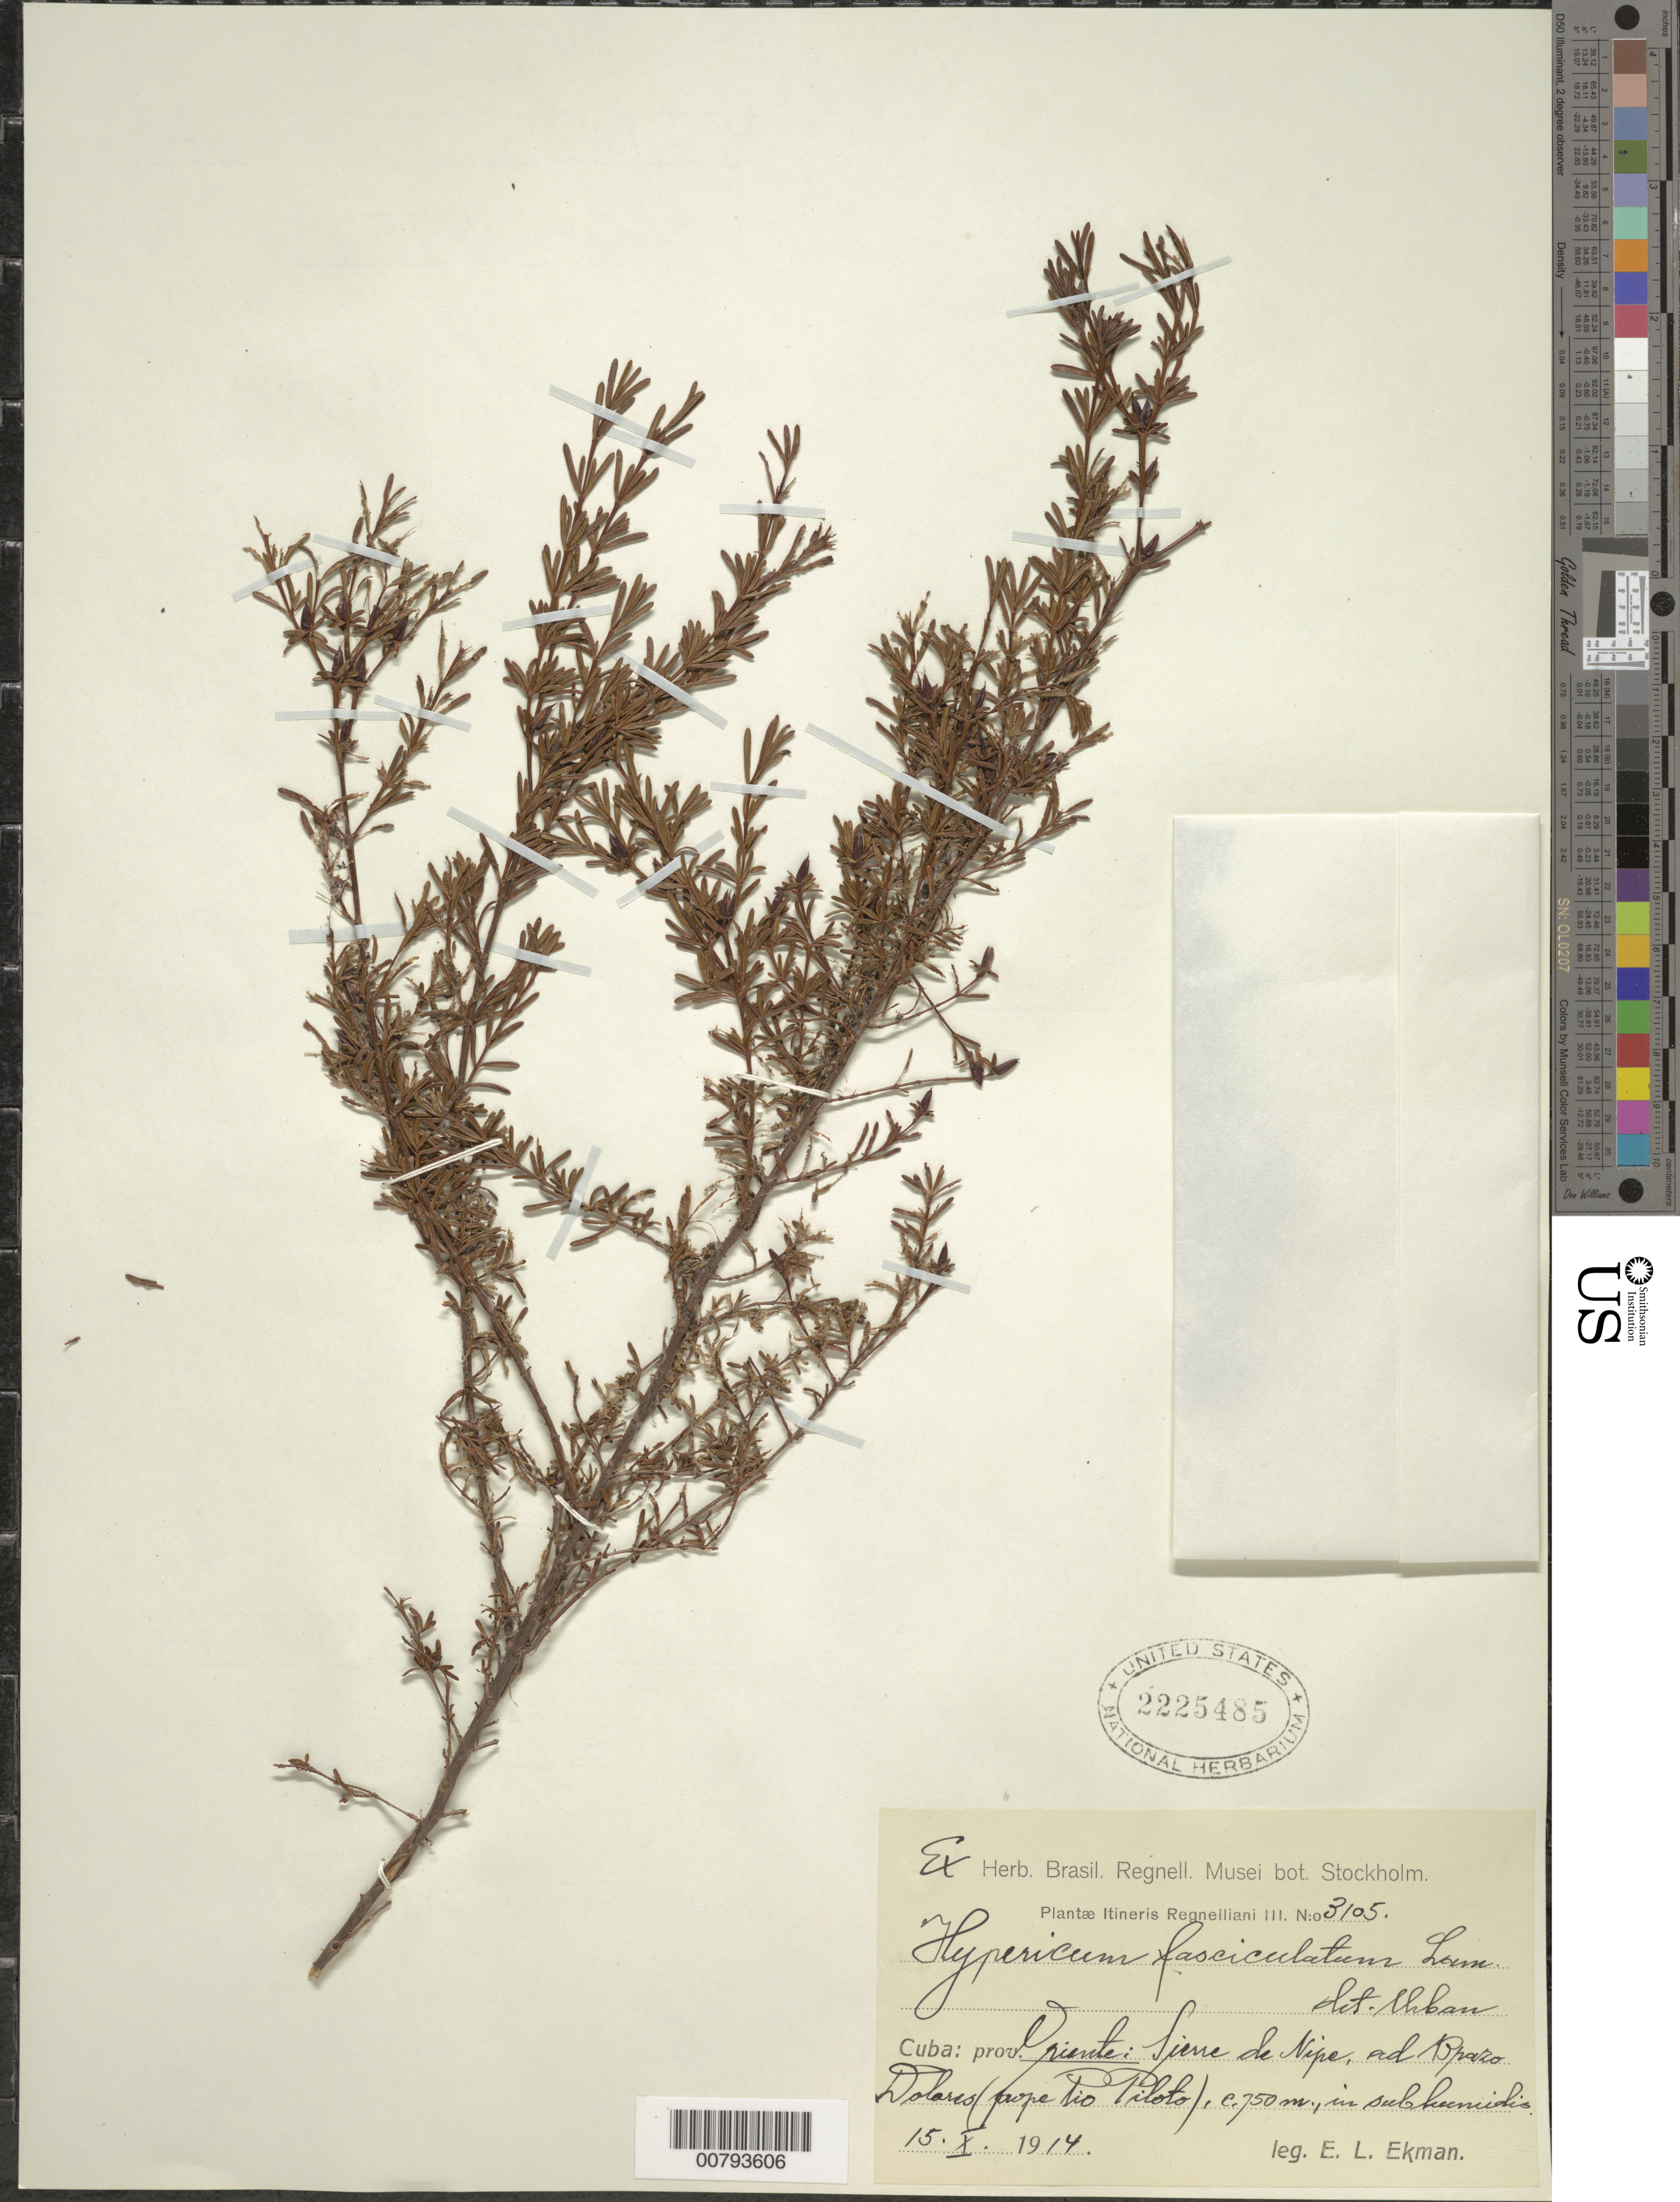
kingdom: Plantae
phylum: Tracheophyta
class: Magnoliopsida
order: Malpighiales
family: Hypericaceae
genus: Hypericum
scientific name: Hypericum fasciculatum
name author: Lam.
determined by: Urban, Ignatz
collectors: E. L. Ekman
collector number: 3105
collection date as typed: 15 May 1914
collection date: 1914-05-15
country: Cuba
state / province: Oriente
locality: Sierre de Nipe ad Braro Dolares (prope Rio Piloto)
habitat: Subhumidis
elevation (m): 750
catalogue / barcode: US 2225485